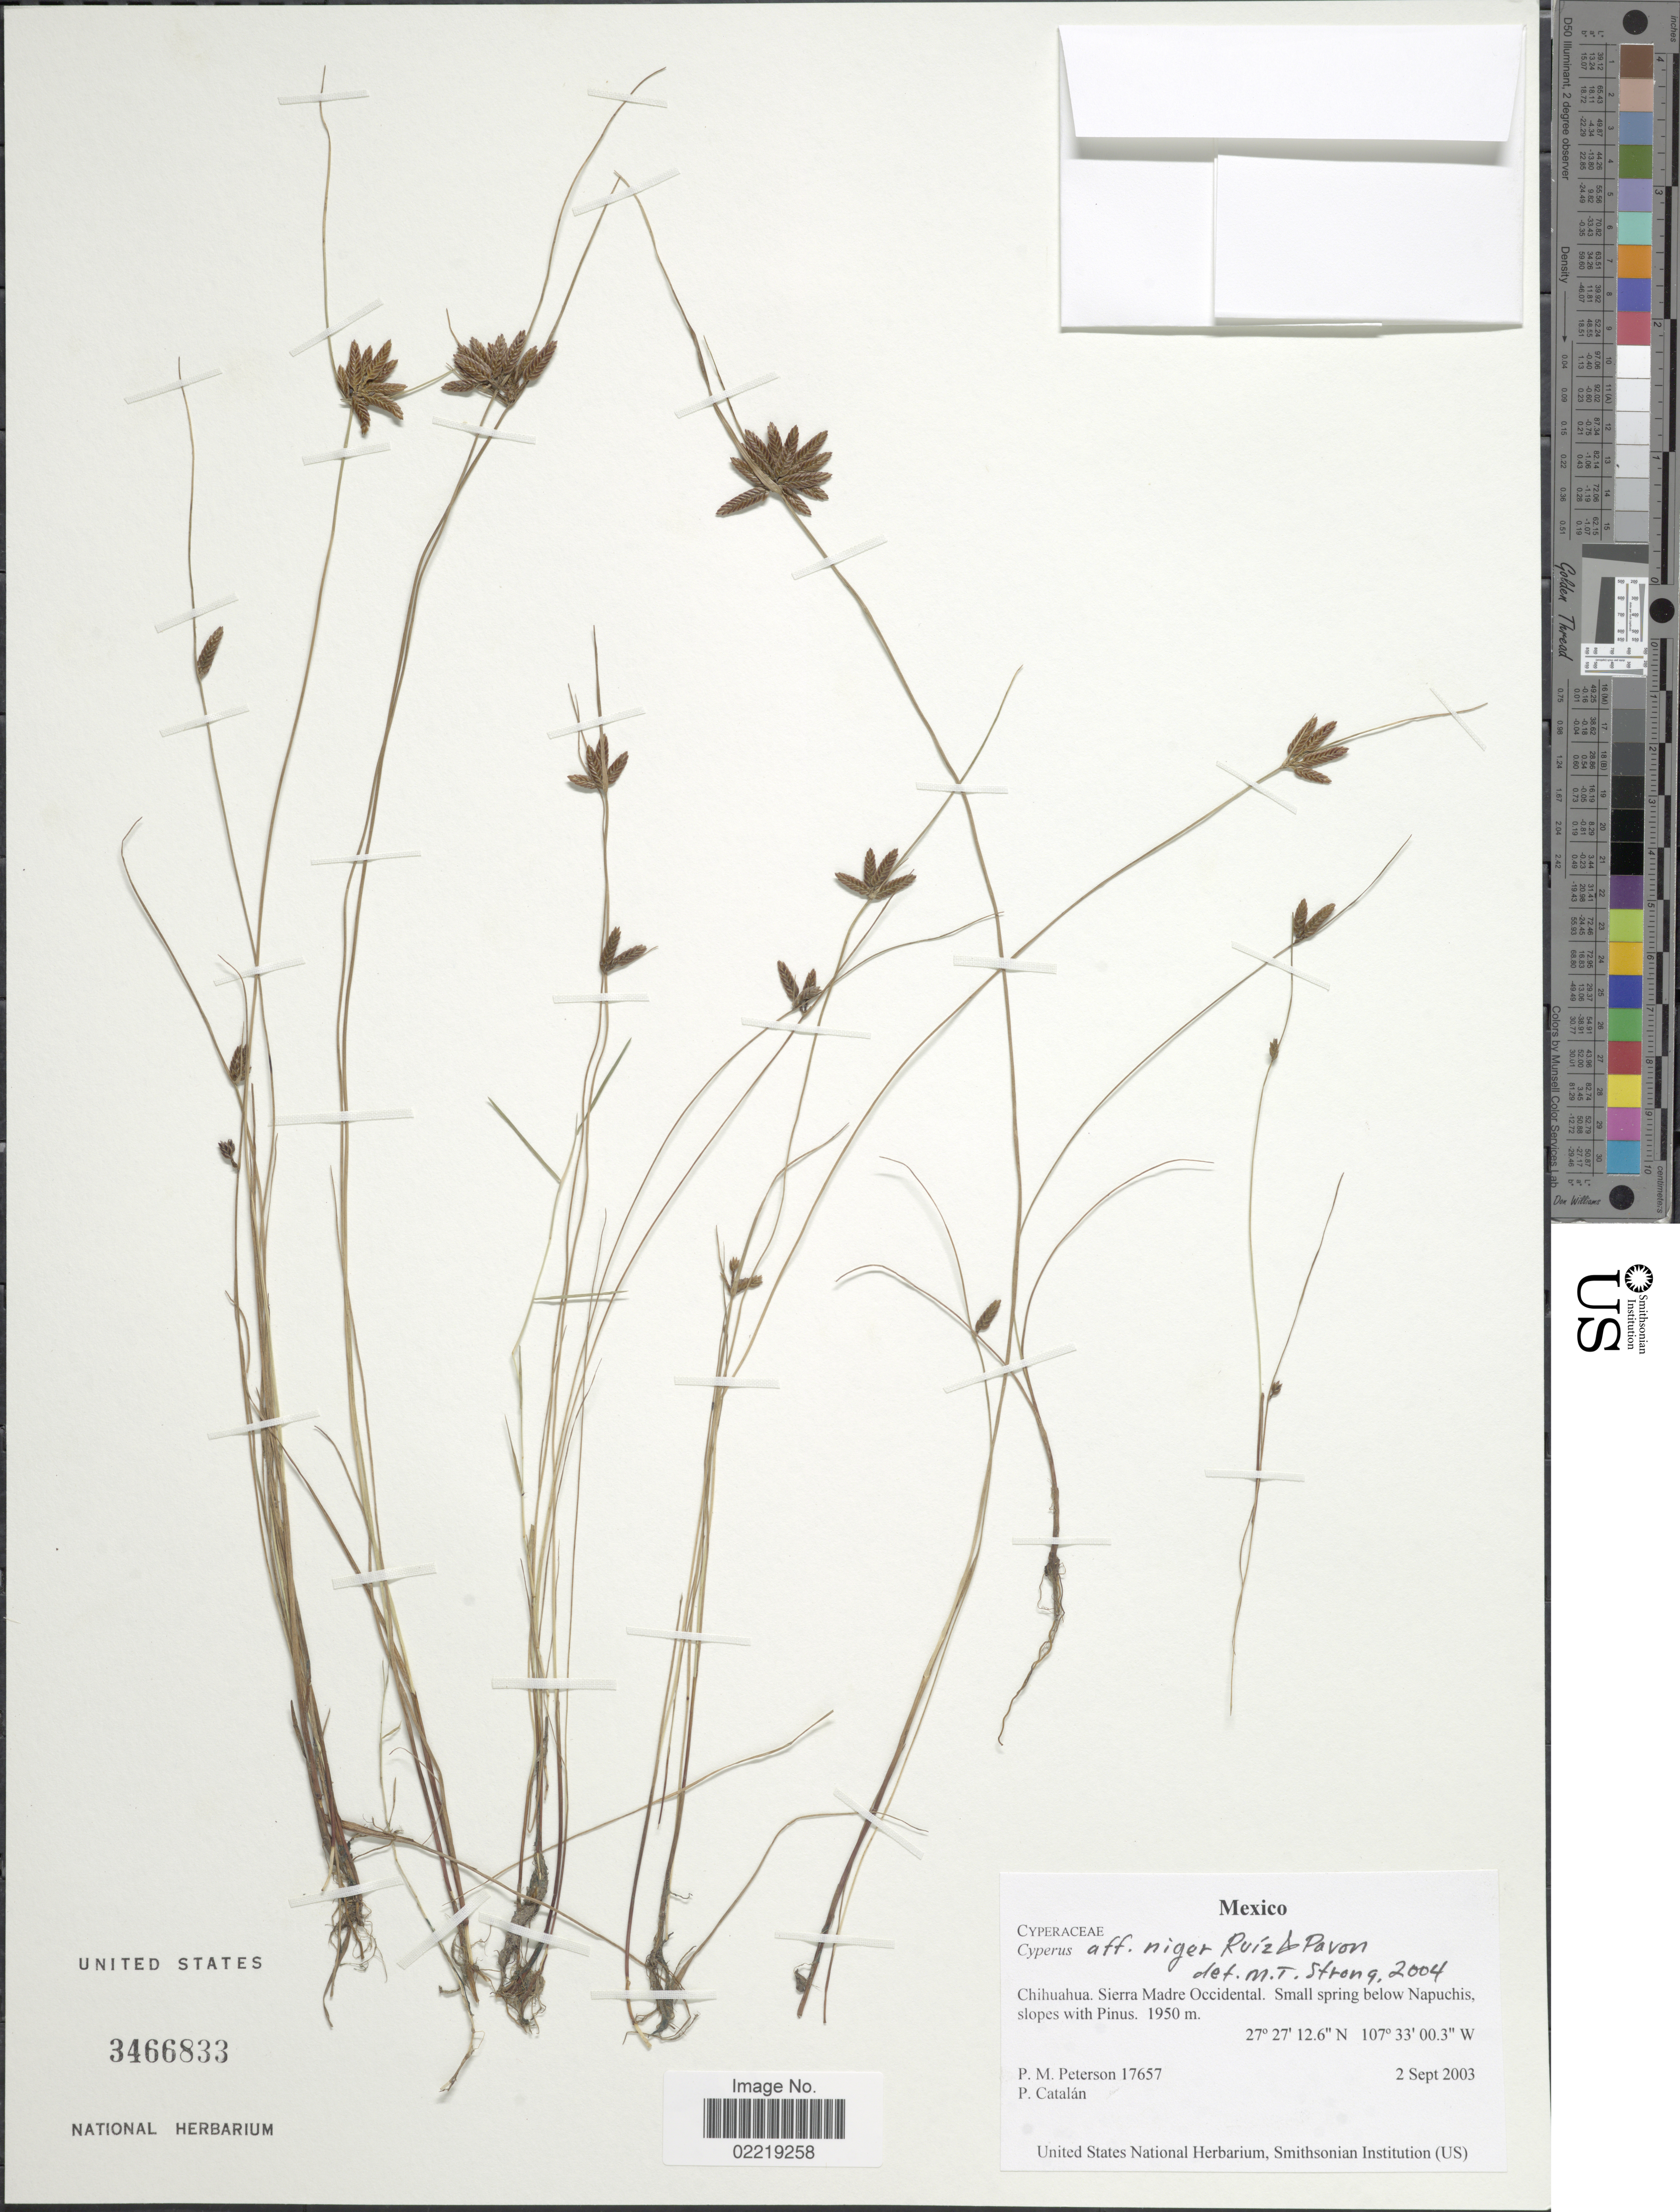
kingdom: Plantae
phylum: Tracheophyta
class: Liliopsida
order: Poales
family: Cyperaceae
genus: Cyperus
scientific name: Cyperus niger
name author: Ruiz & Pav.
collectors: P. M. Peterson & P. Catalán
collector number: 17657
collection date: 2003-09-02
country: Mexico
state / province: Chihuahua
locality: Chihuahua, Sierra Madre Occidental, Small spring below Napuchis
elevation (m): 1950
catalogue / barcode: US 3466833